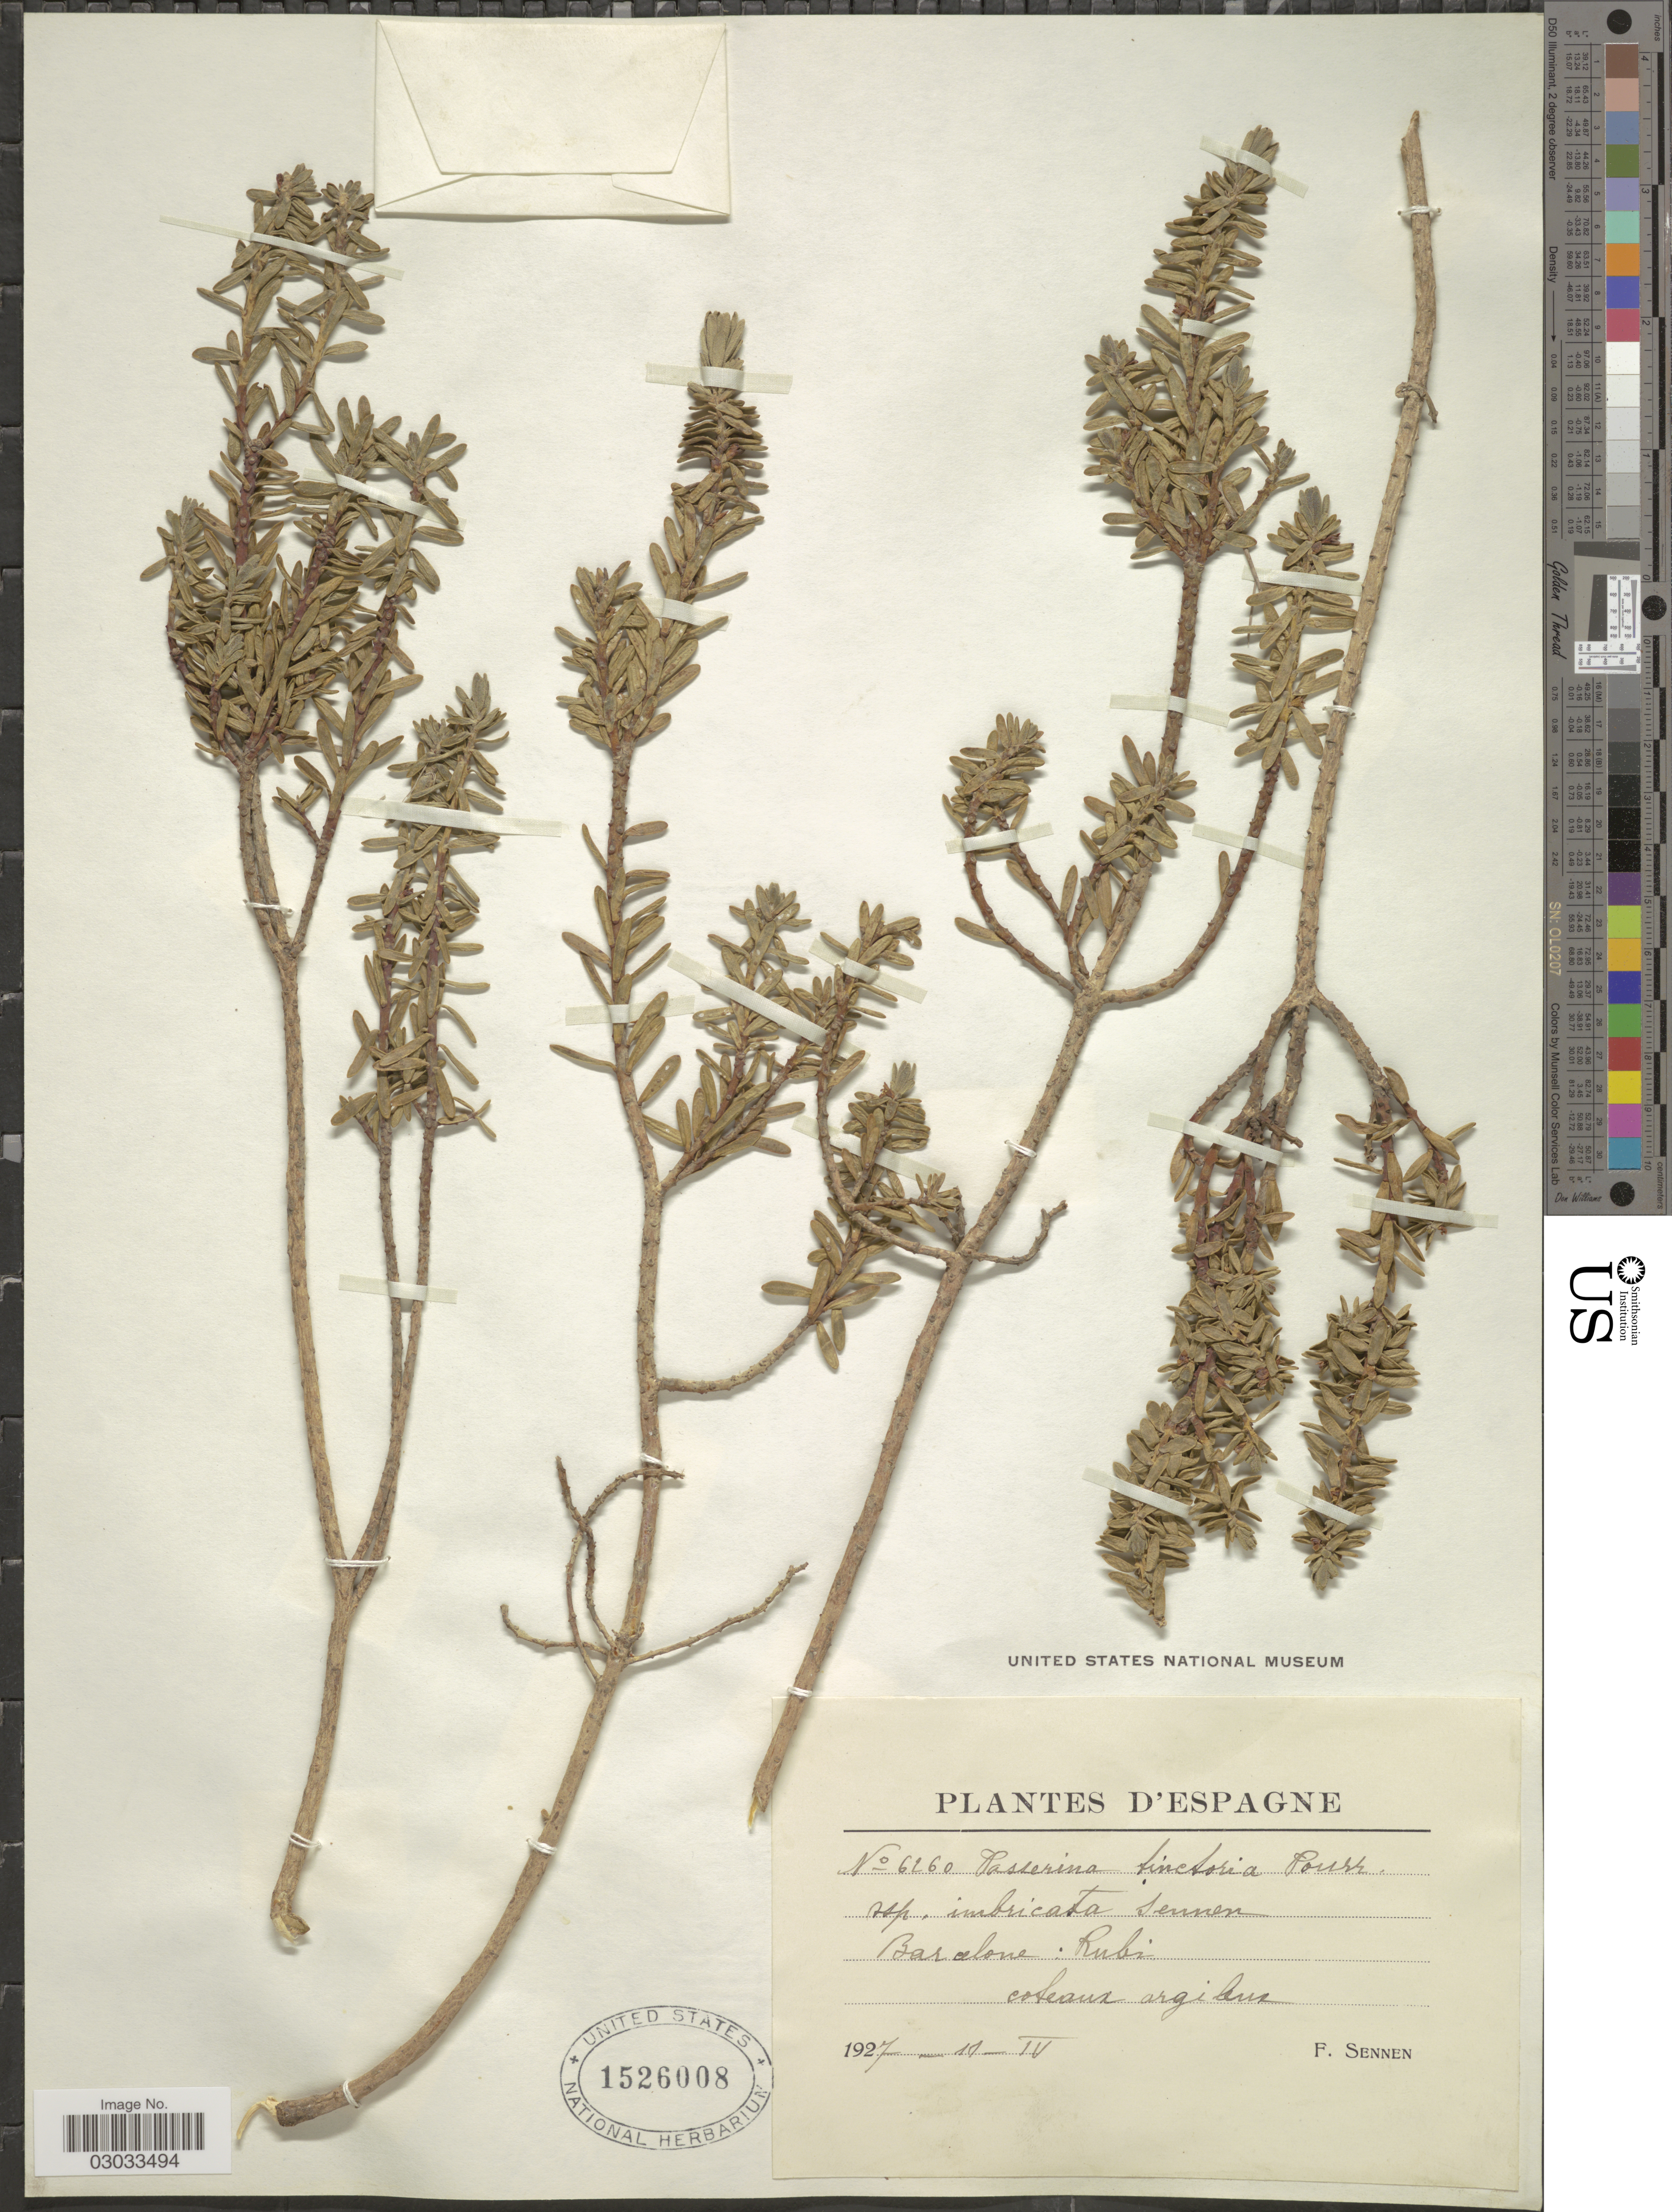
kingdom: Plantae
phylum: Tracheophyta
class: Magnoliopsida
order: Malvales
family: Thymelaeaceae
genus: Thymelaea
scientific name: Thymelaea tinctoria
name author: (Pourr.) Endl.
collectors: E. Sennen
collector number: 6260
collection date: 1927-04-11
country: Spain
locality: Barcelone: Rubi, coteaux argileux.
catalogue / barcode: US 1526008